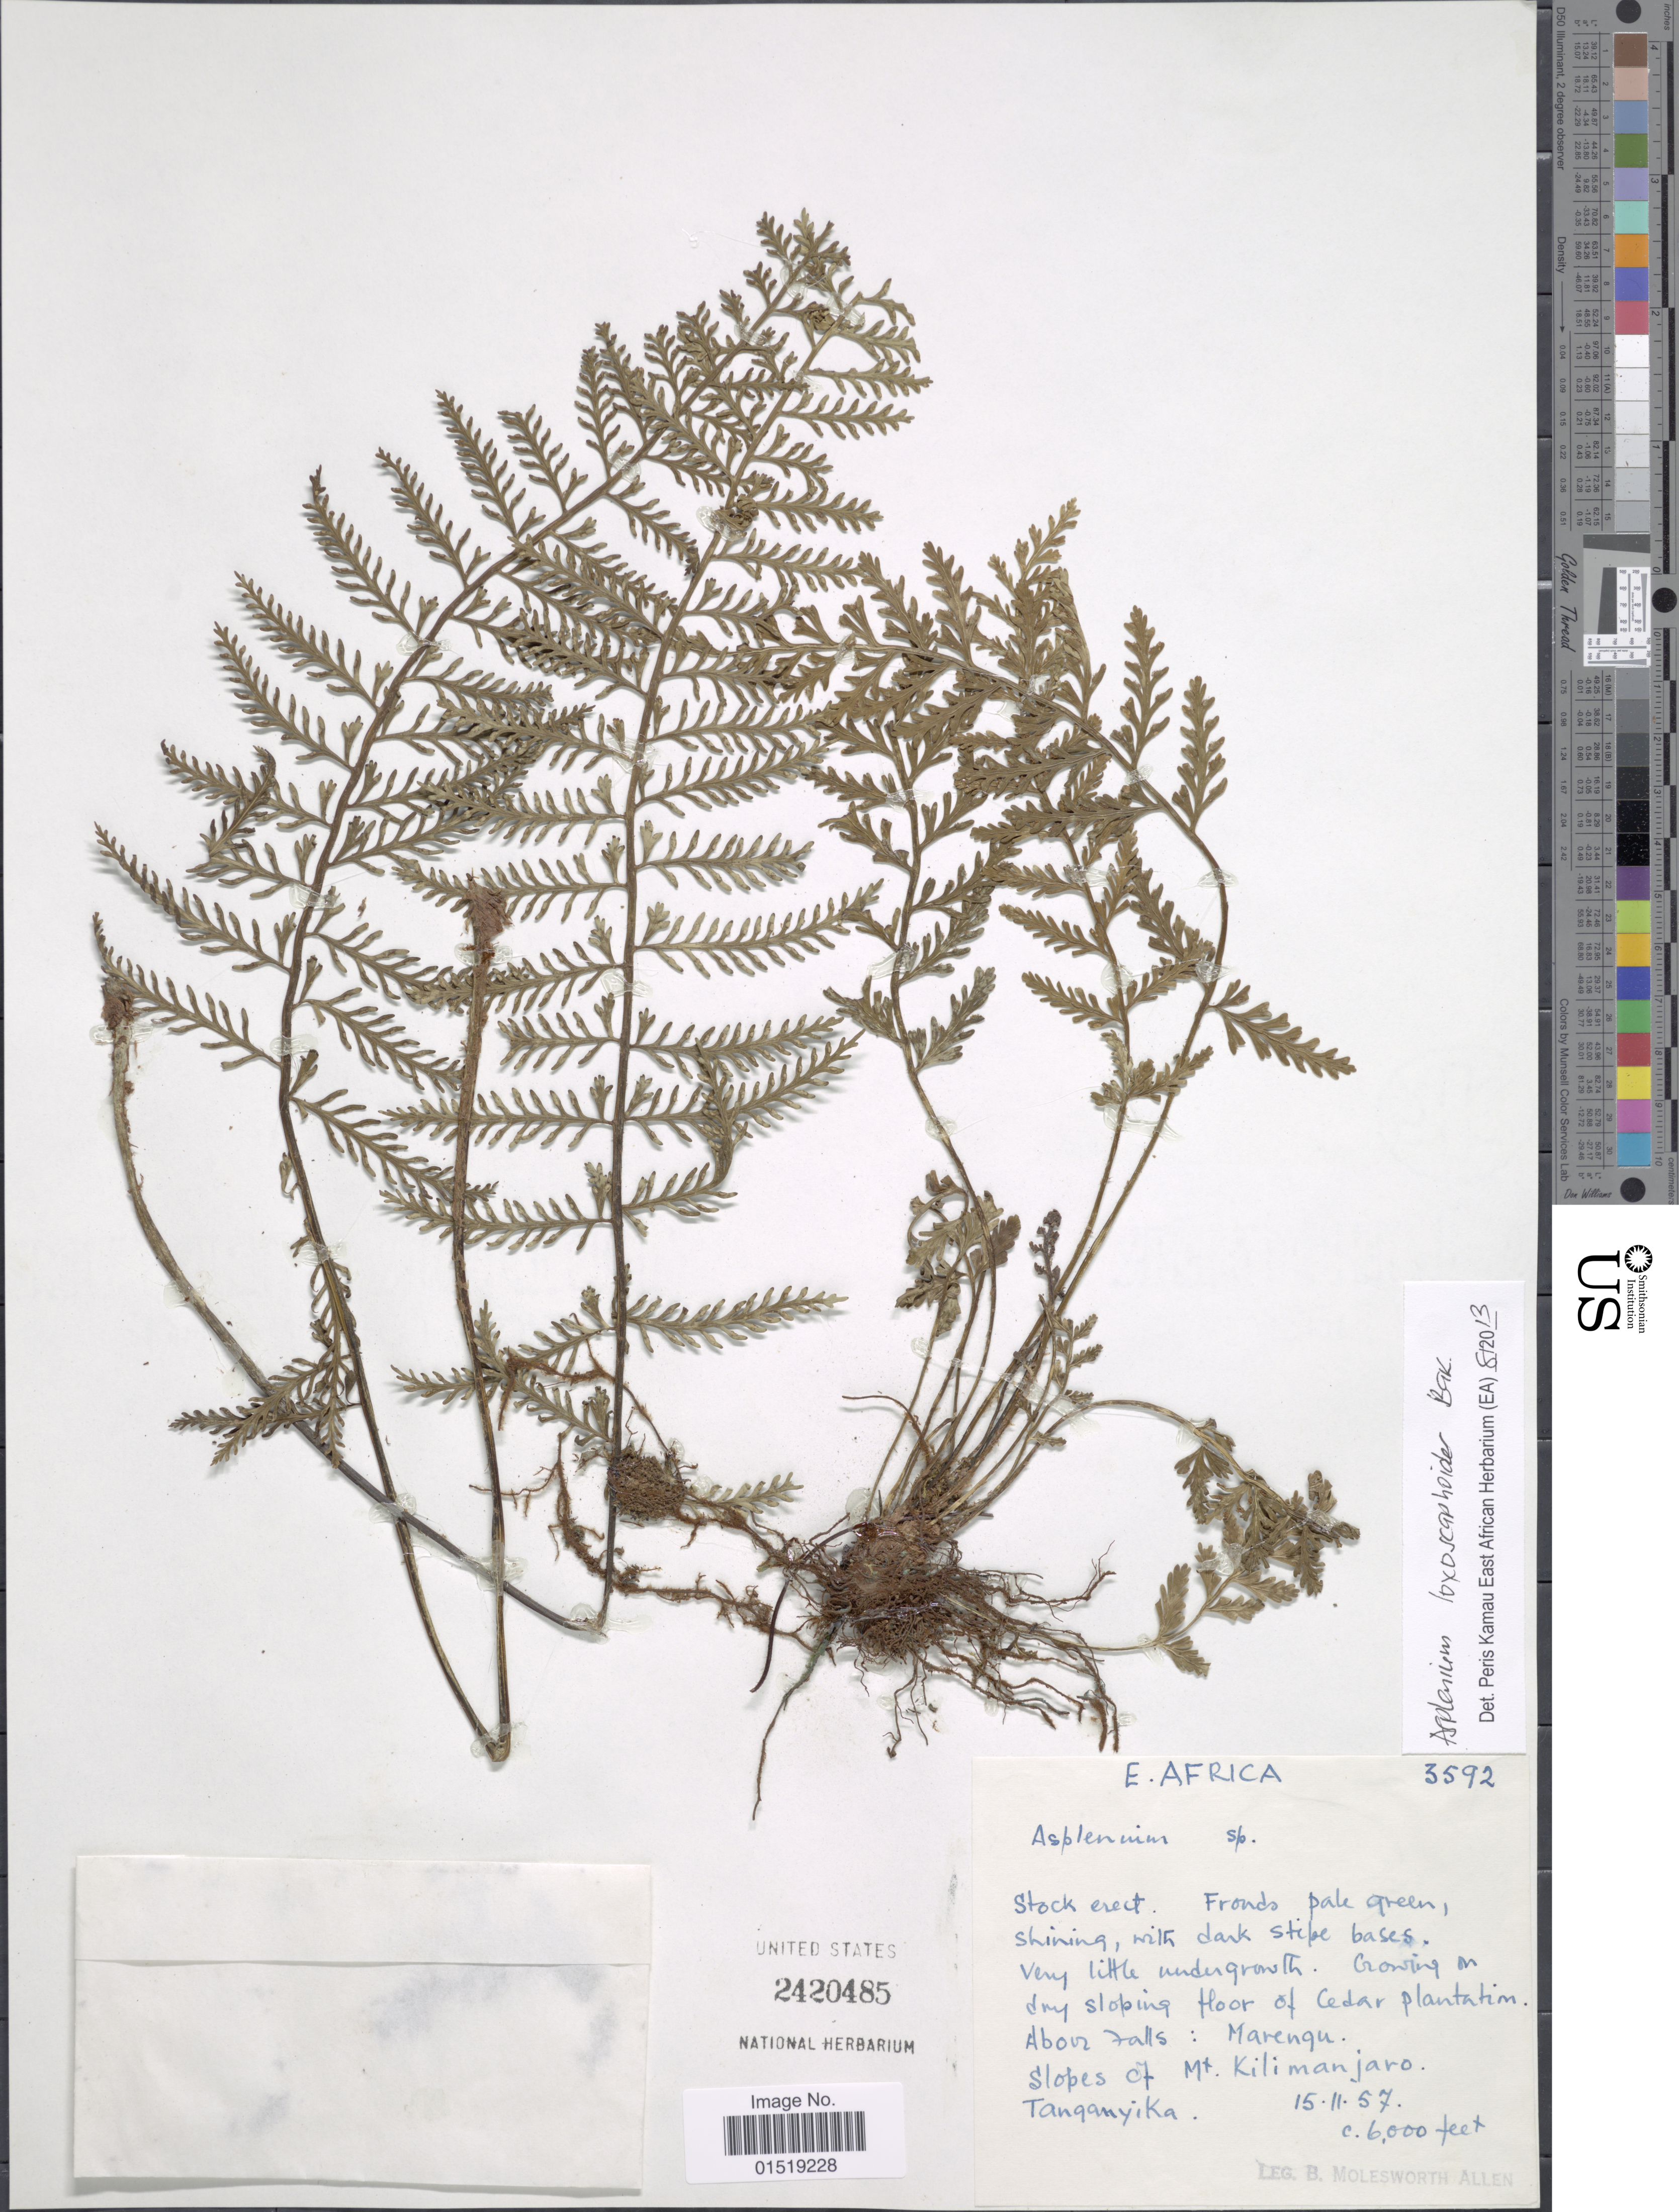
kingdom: Plantae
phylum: Tracheophyta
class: Polypodiopsida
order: Polypodiales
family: Aspleniaceae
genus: Asplenium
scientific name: Asplenium loxoscaphoides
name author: Baker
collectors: B. E. G. Molesworth-Allen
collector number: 3592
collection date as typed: Transcribed d/m/y: 15/11/57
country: Tanzania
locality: About Falls: Marengu. Slopes of Mt. Kilimanjaro. Tanganyika.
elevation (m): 1829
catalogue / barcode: US 2420485